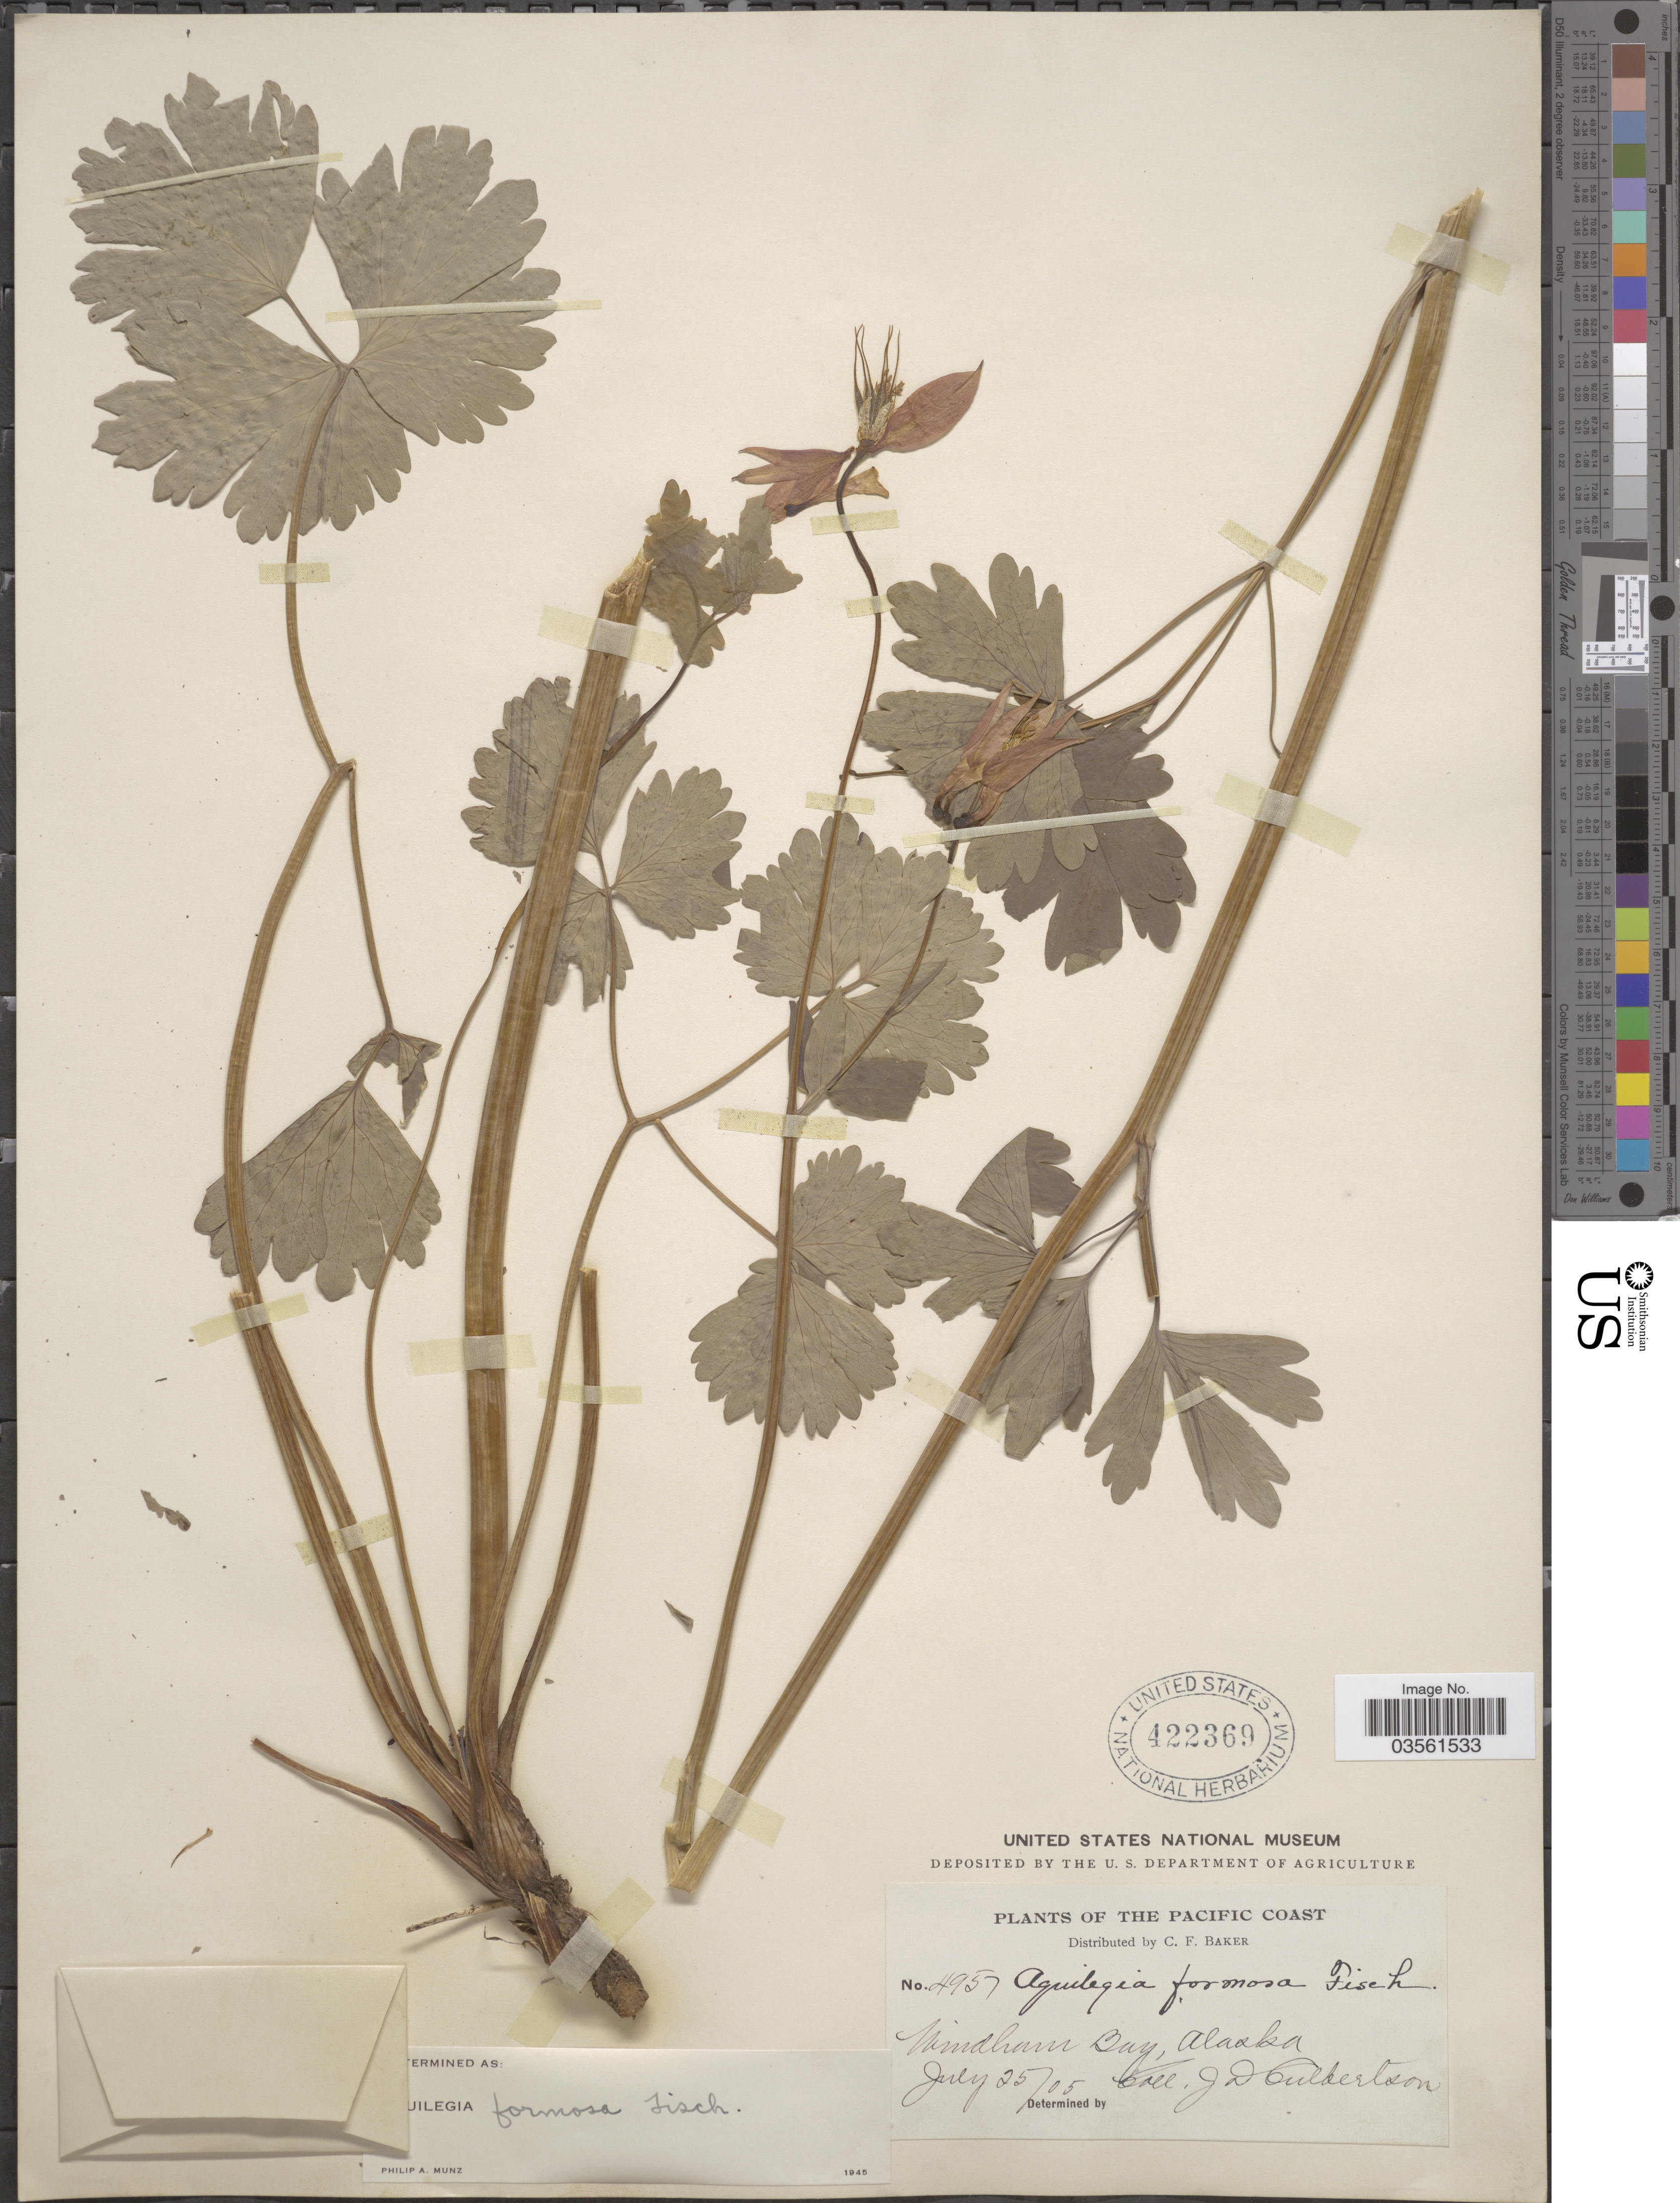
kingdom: Plantae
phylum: Tracheophyta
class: Magnoliopsida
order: Ranunculales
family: Ranunculaceae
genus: Aquilegia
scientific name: Aquilegia formosa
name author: Fisch. ex DC.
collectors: J. Culbertson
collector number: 4957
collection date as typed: Transcribed d/m/y: 25/7/5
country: United States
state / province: Alaska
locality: The Pacific Coast. Mindham Bay.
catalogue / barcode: US 422369